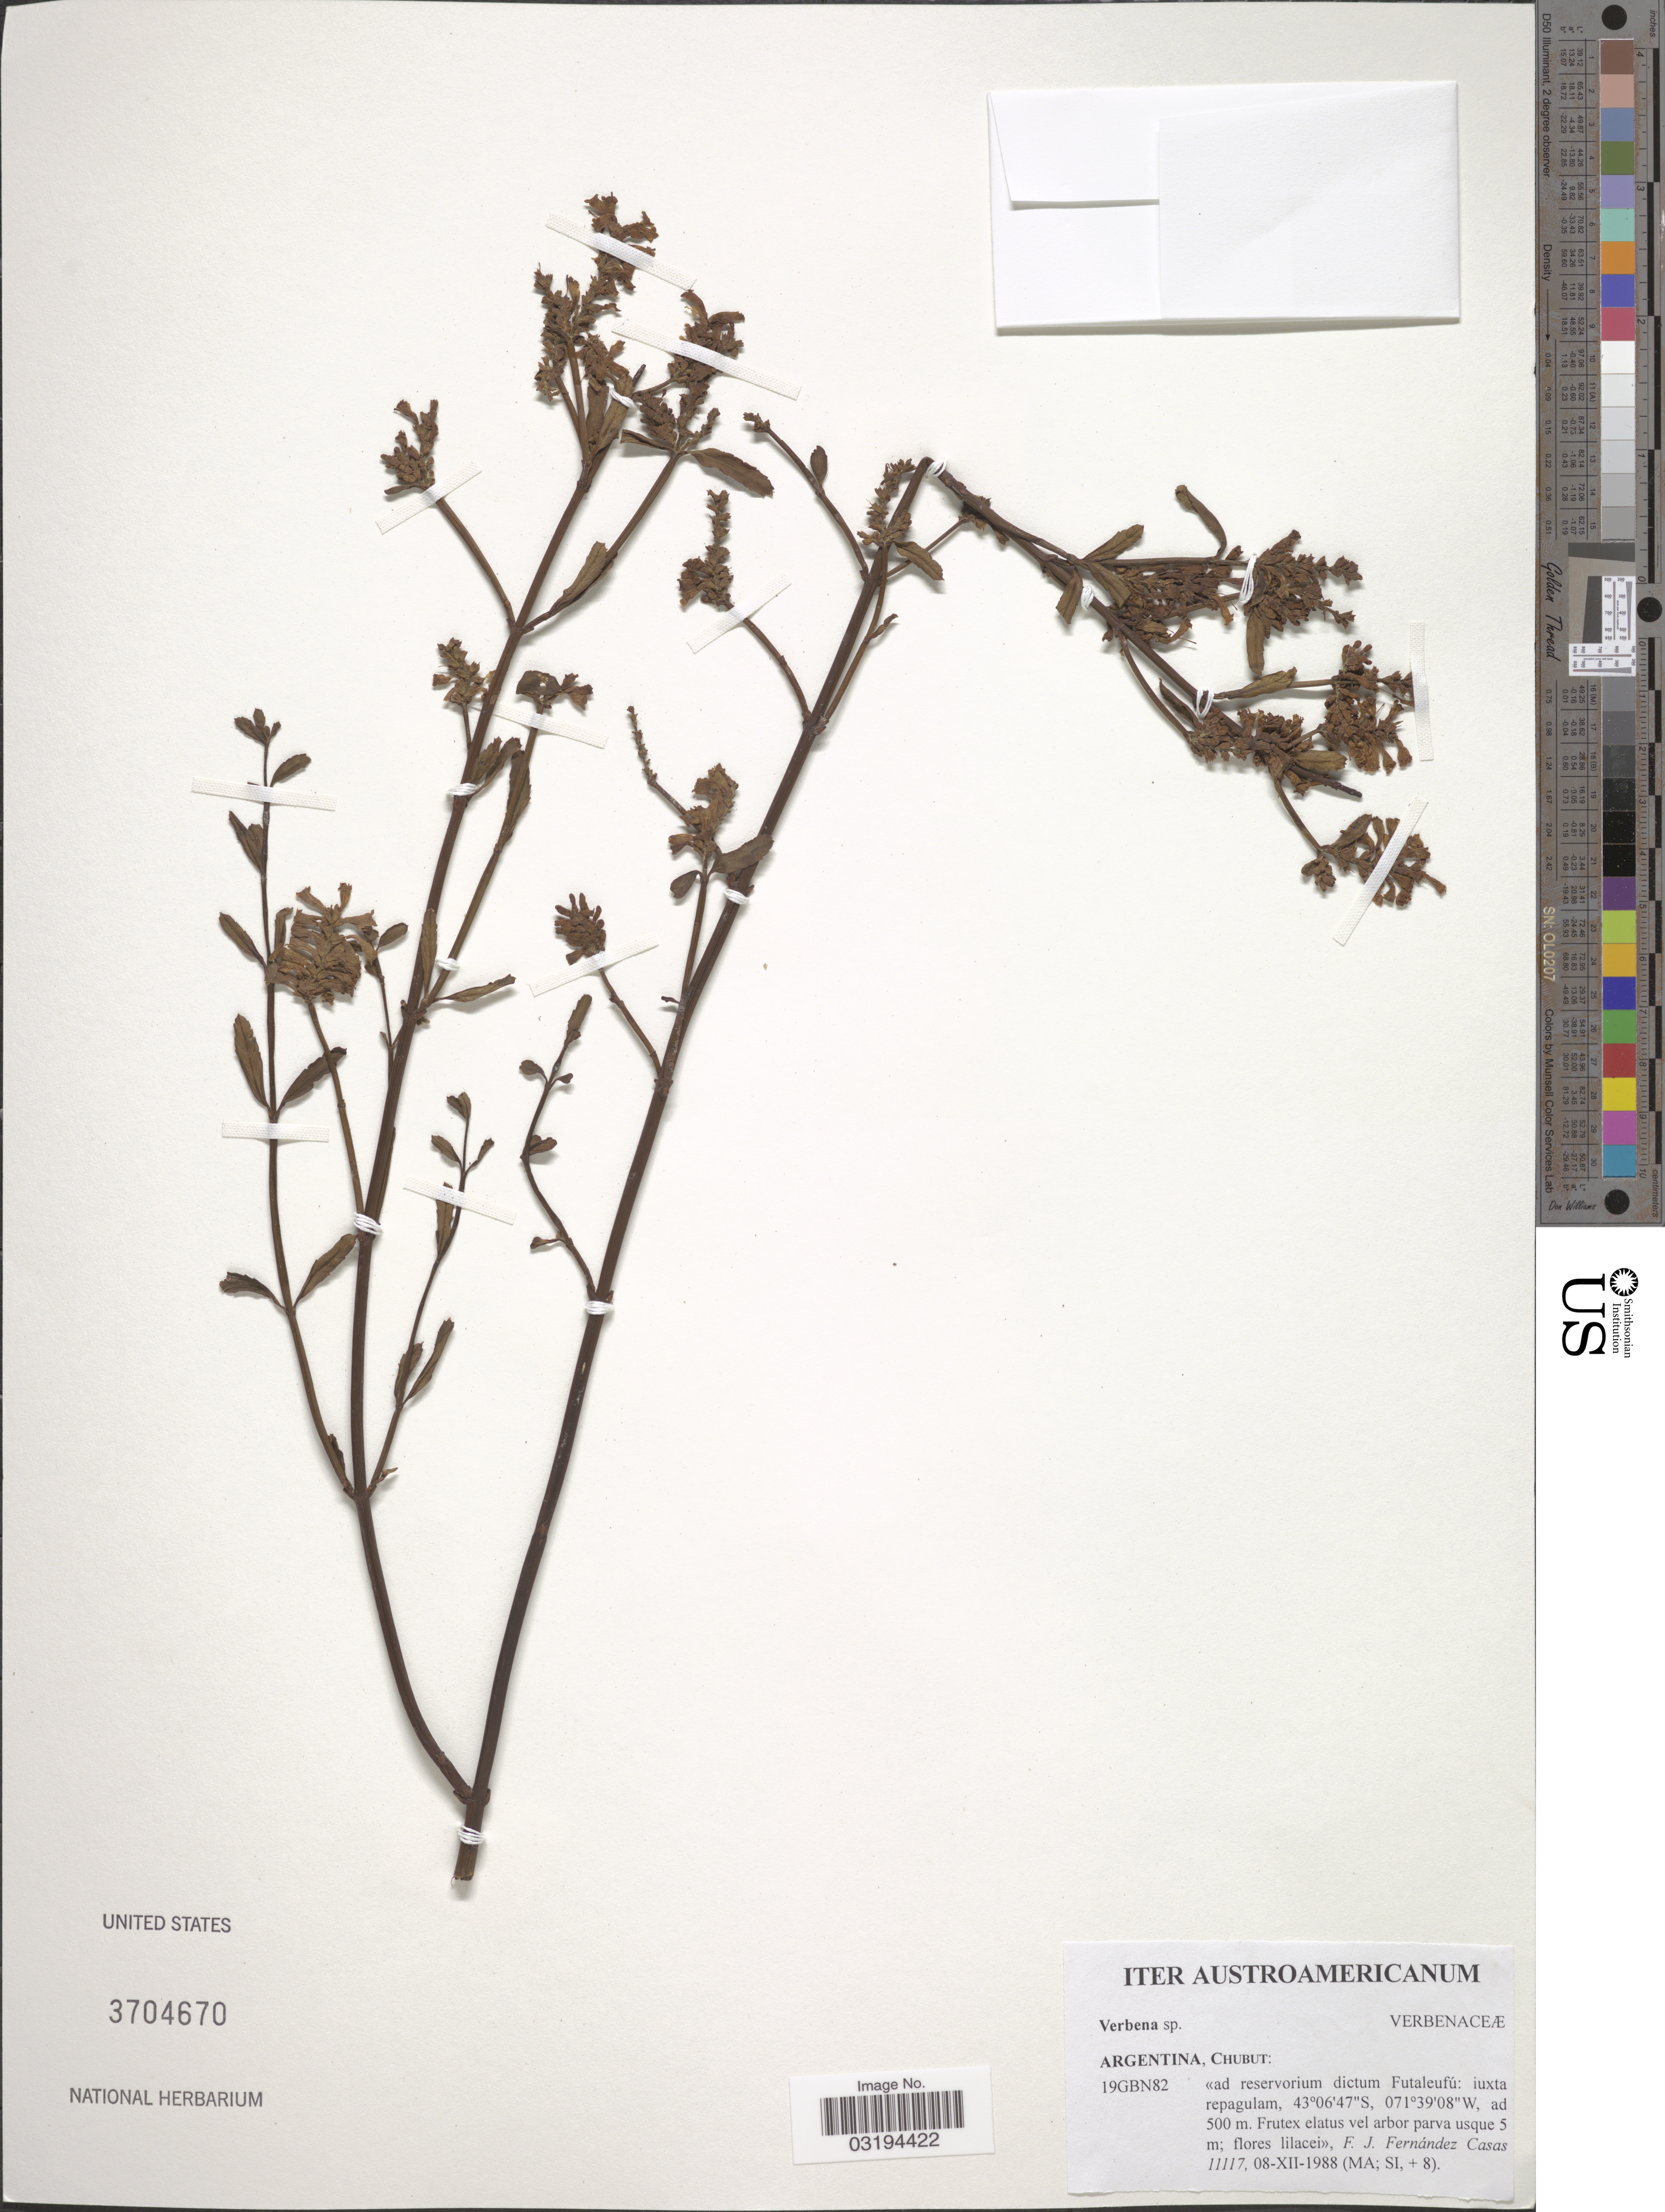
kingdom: Plantae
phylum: Tracheophyta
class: Magnoliopsida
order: Lamiales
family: Verbenaceae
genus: Verbena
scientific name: Verbena sp.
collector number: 11117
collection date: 1988-12-08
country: Argentina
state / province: Chubut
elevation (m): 500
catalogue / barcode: US 3704670